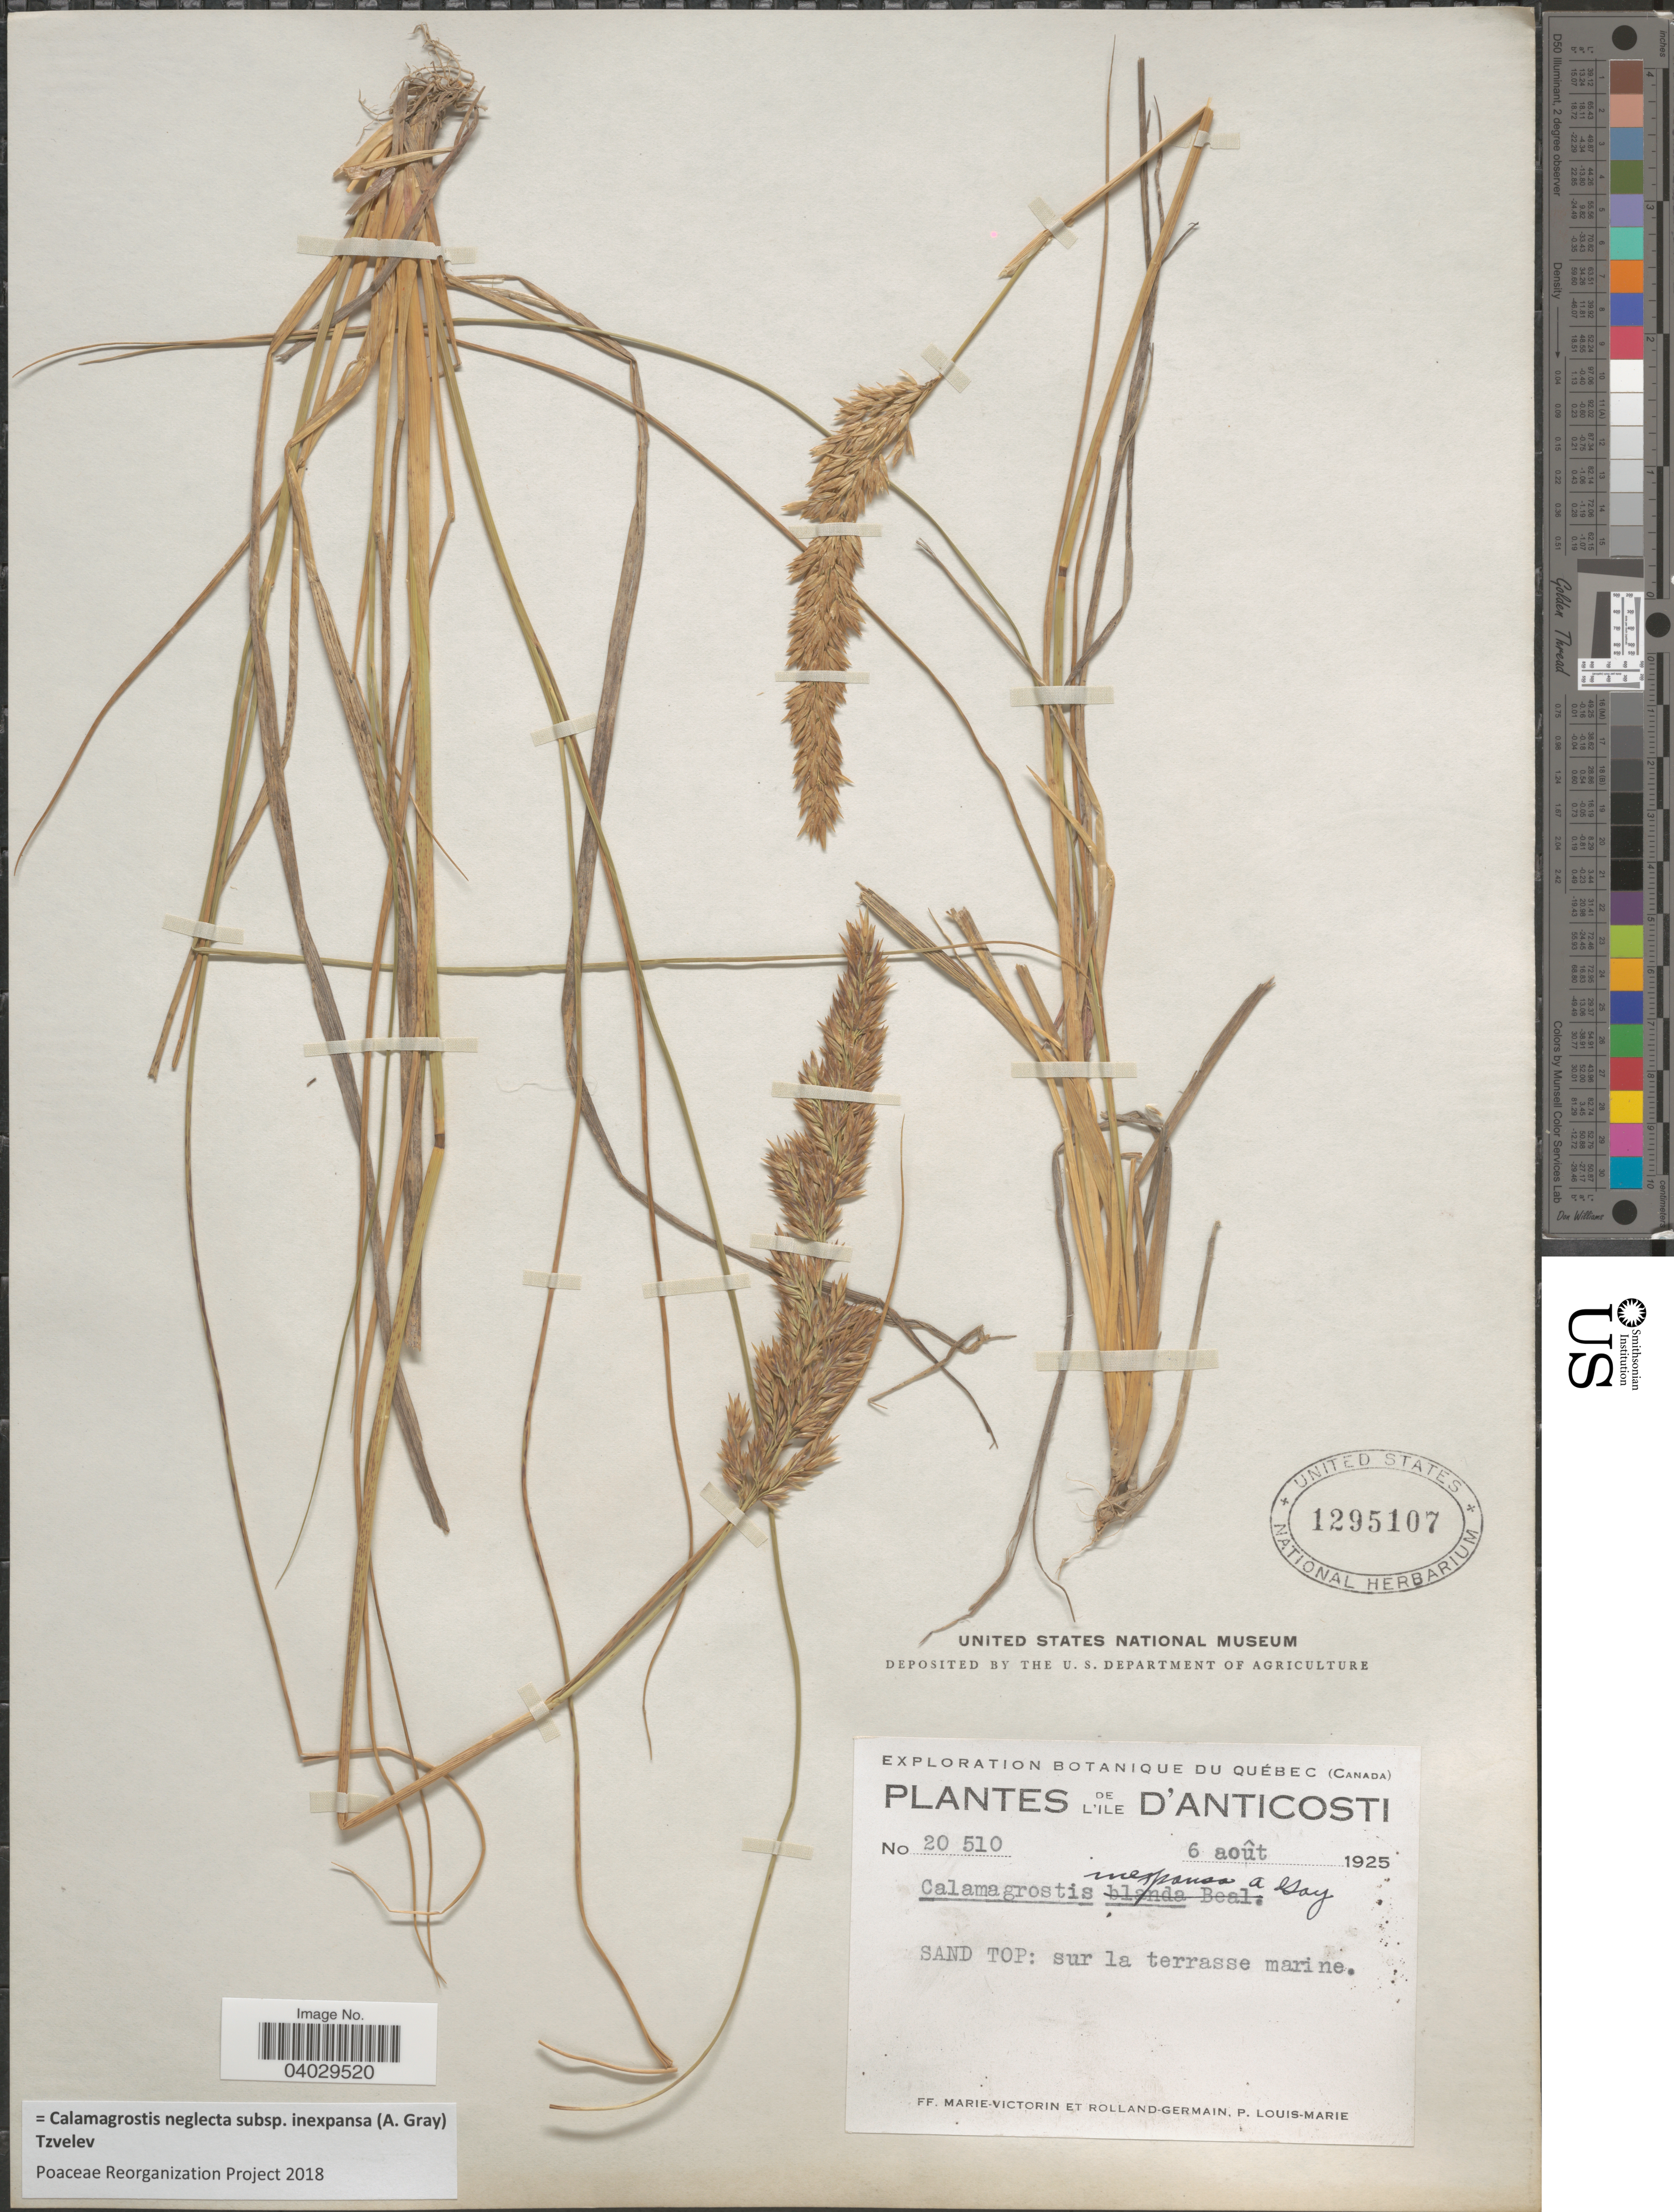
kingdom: Plantae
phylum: Tracheophyta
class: Liliopsida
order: Poales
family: Poaceae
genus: Calamagrostis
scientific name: Calamagrostis neglecta subsp. inexpansa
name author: (A. Gray) Tzvelev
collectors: F. Marie-Victorin, Rolland-Germain & L.-M. LaLonde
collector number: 20510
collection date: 1925-08-06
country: Canada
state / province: Quebec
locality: L'ile D'Anticosti. Sand Top: sur la terrasse marine.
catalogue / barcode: US 1295107